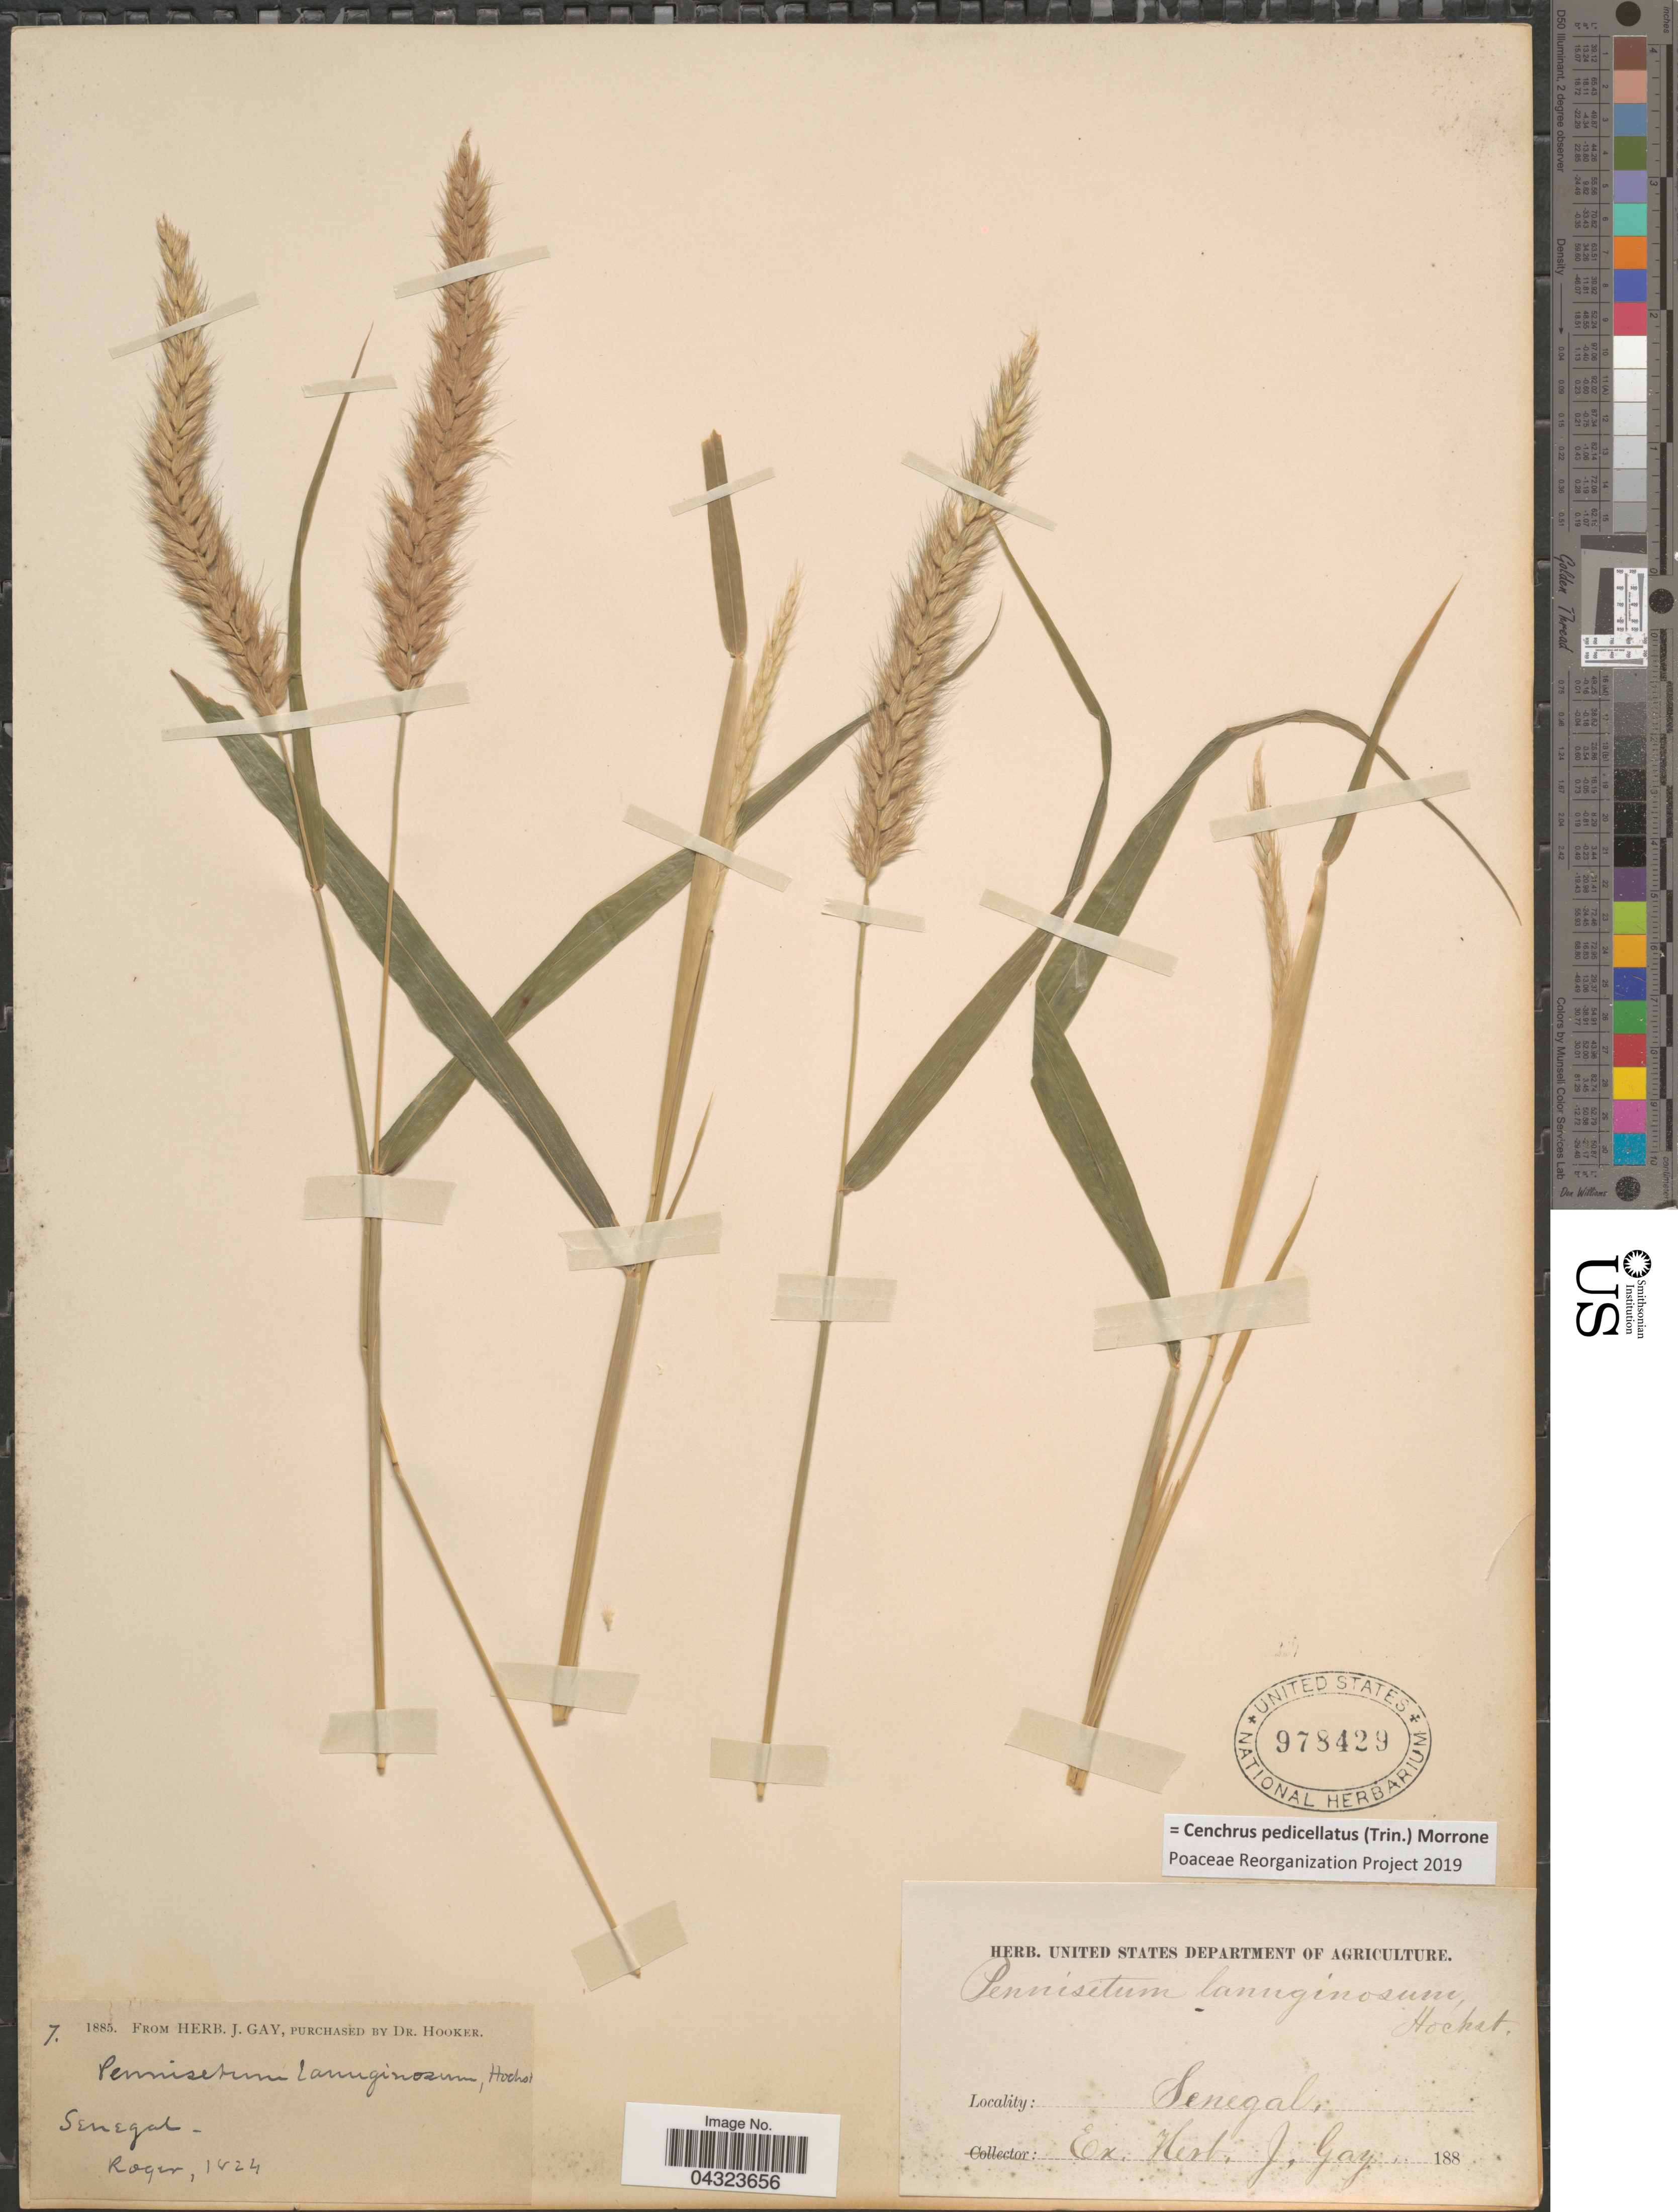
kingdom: Plantae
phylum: Tracheophyta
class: Liliopsida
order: Poales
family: Poaceae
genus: Cenchrus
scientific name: Cenchrus pedicellatus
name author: (Trin.) Morrone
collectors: -. Roger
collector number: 7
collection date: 1824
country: Senegal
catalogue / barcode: US 978429